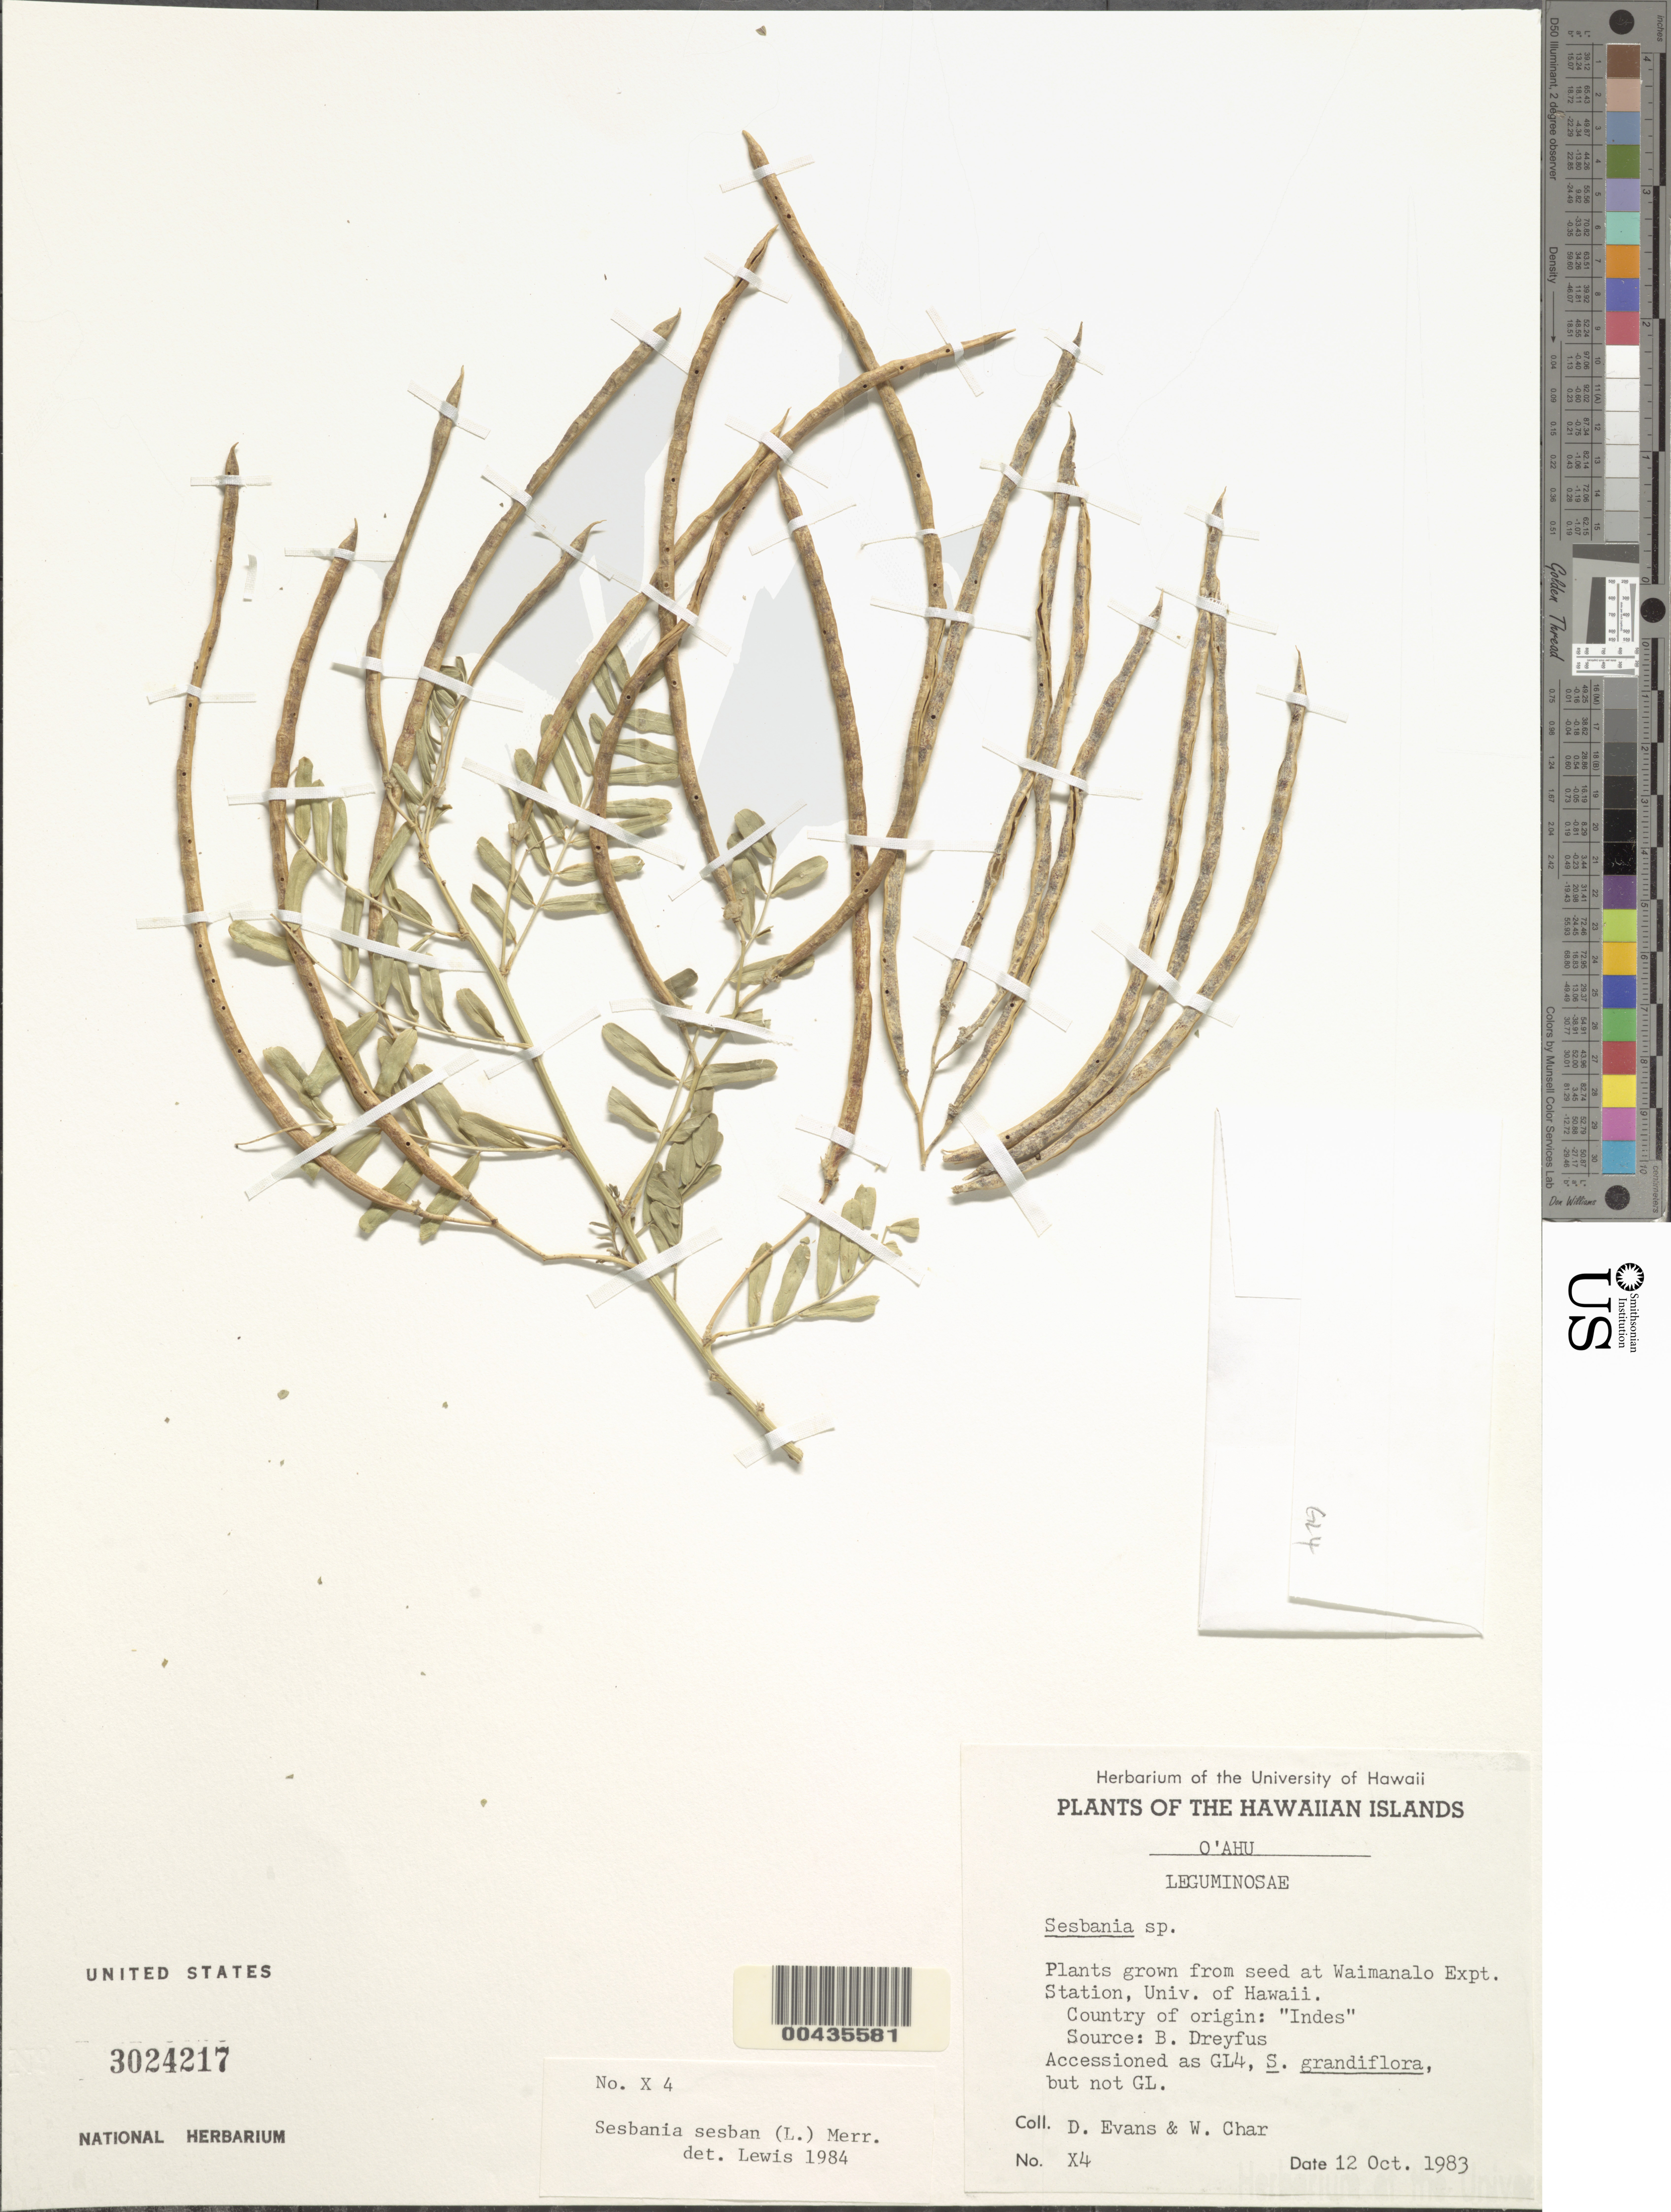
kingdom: Plantae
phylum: Tracheophyta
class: Magnoliopsida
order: Fabales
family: Fabaceae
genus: Sesbania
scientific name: Sesbania sesban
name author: (L.) Merr.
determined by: Lewis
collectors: D. Evans & W. Char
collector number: X4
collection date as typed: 12 Oct 1983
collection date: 1983-10-12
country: United States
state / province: Hawaii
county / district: Honolulu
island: Oahu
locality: Waimanalo Expt. Station, University of Hawaii. Origin Indes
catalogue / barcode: US 3024217